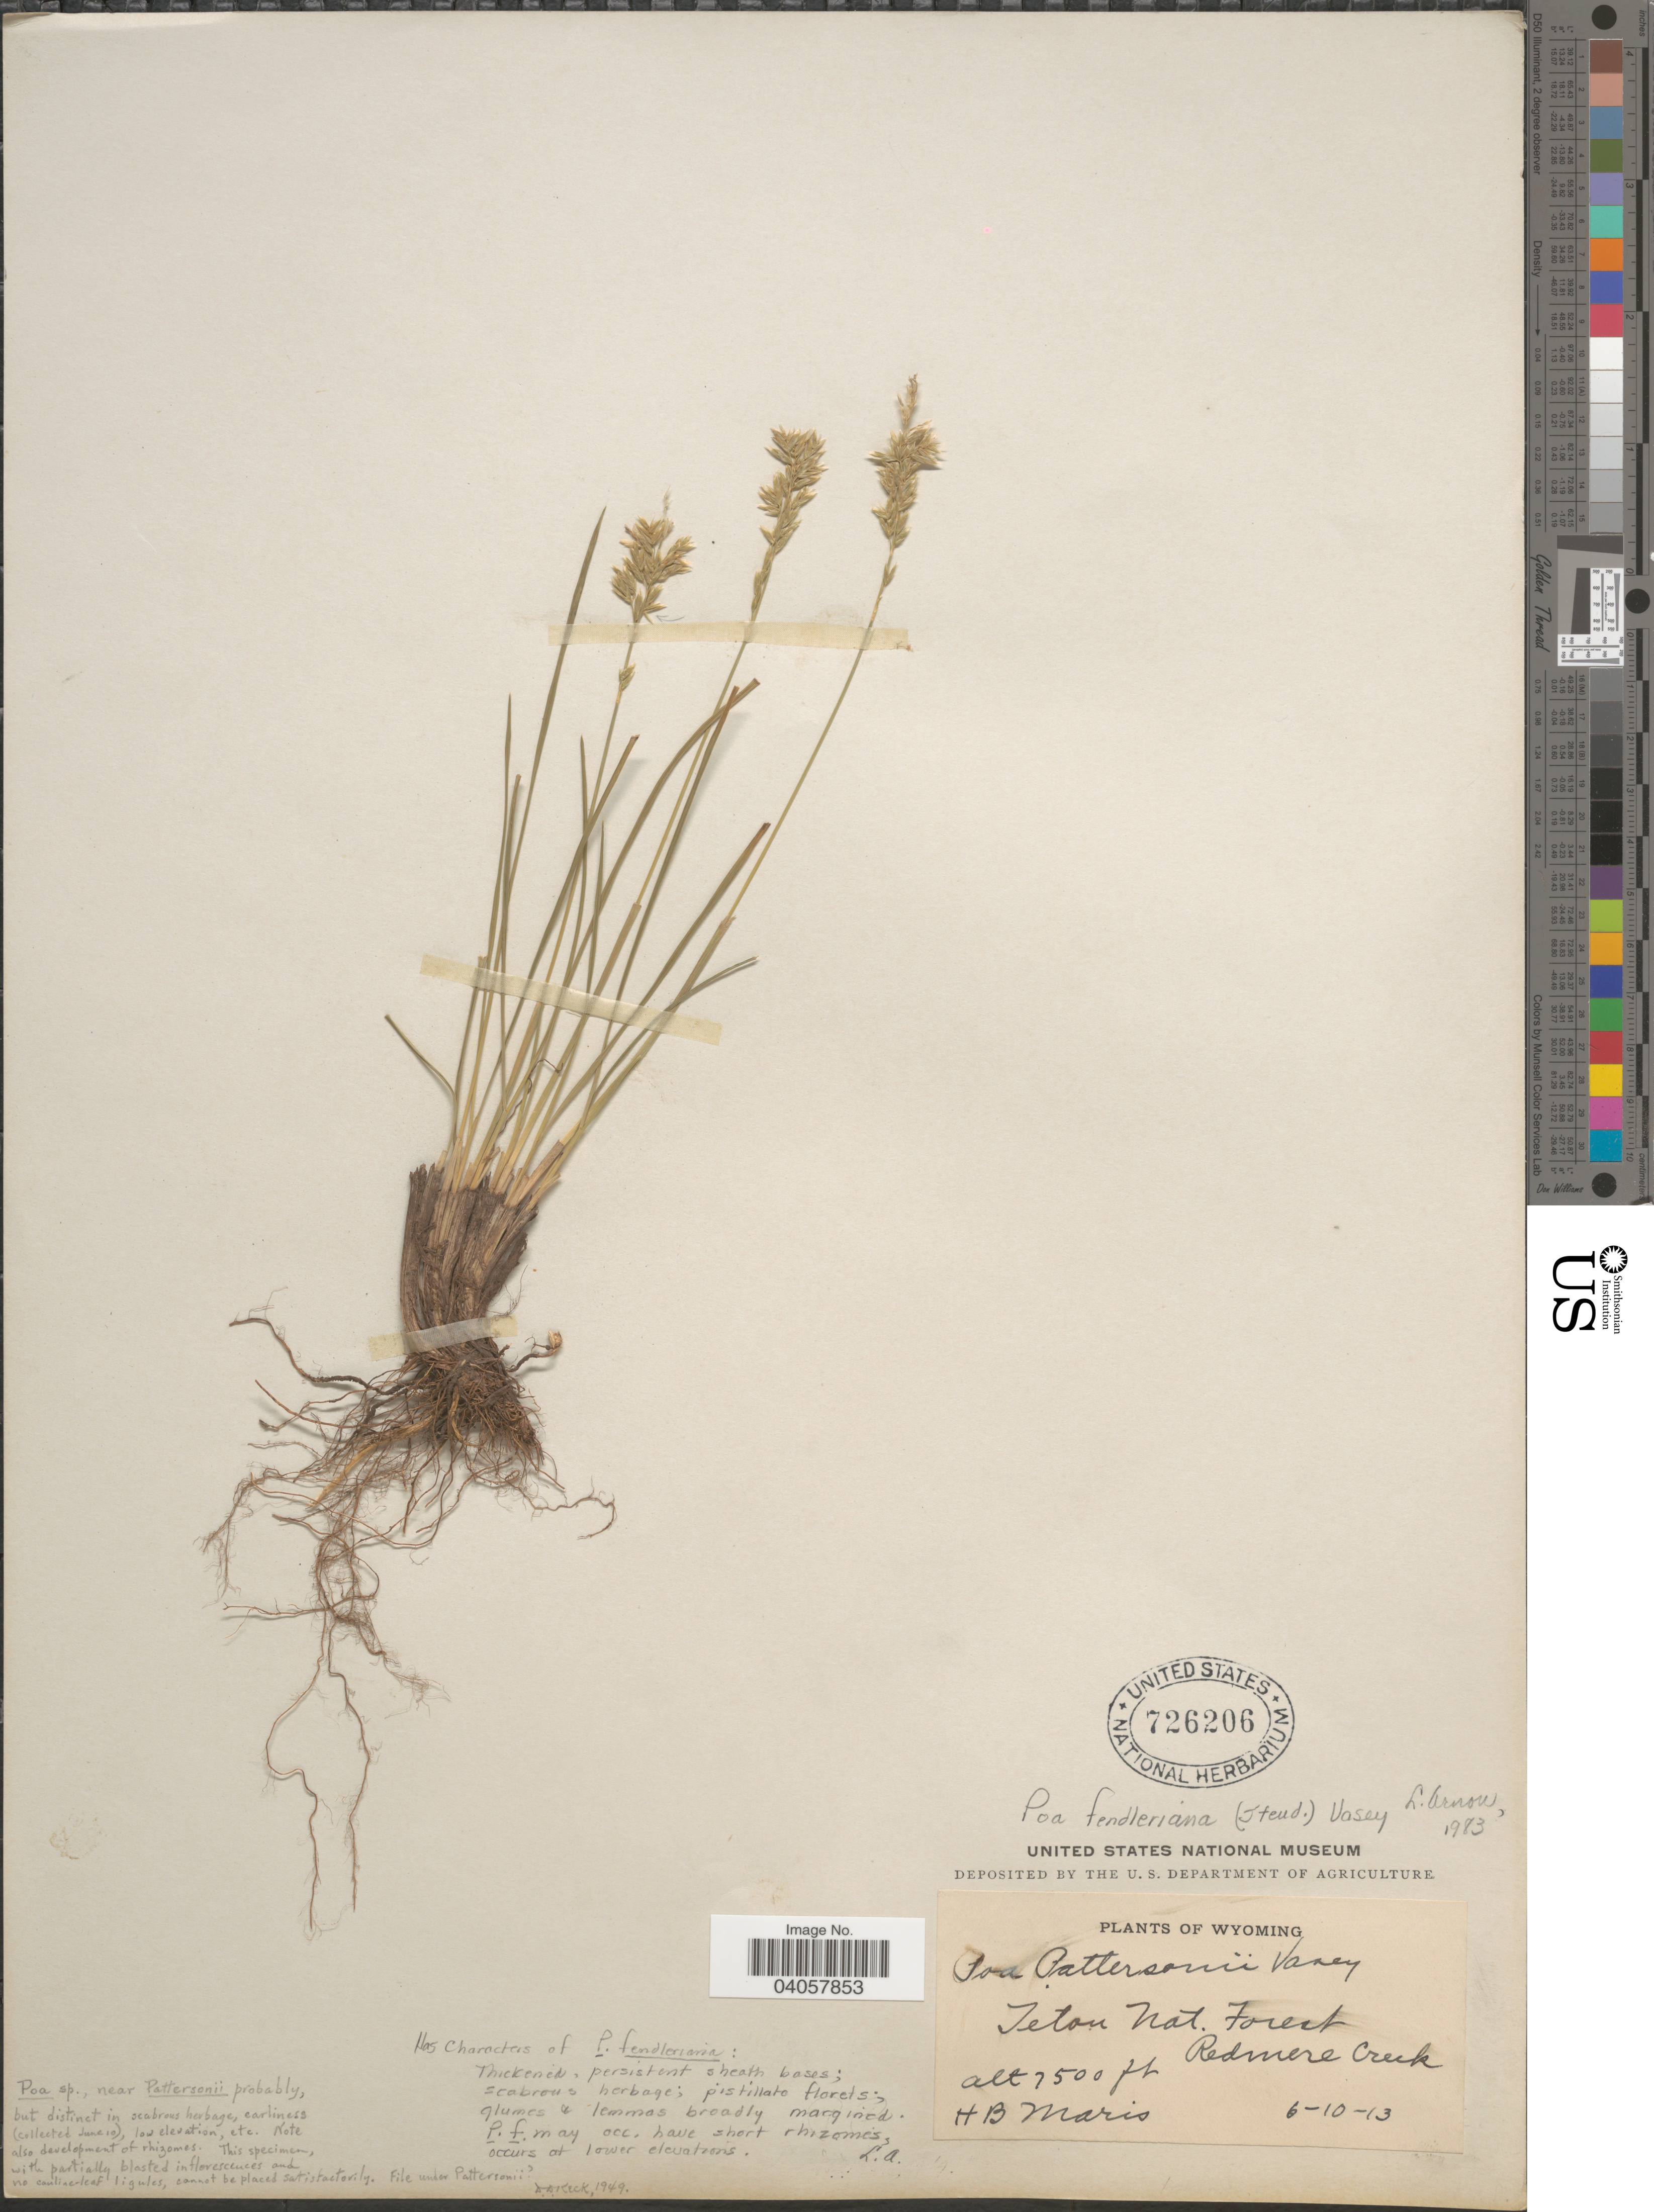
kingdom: Plantae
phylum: Tracheophyta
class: Liliopsida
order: Poales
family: Poaceae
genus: Poa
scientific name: Poa fendleriana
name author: (Steud.) Vasey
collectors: H. Maris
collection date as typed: Transcribed d/m/y: 10/6/13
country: United States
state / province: Wyoming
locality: Teton Nat. Forest. Redmere Creek.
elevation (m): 2286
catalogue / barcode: US 726206